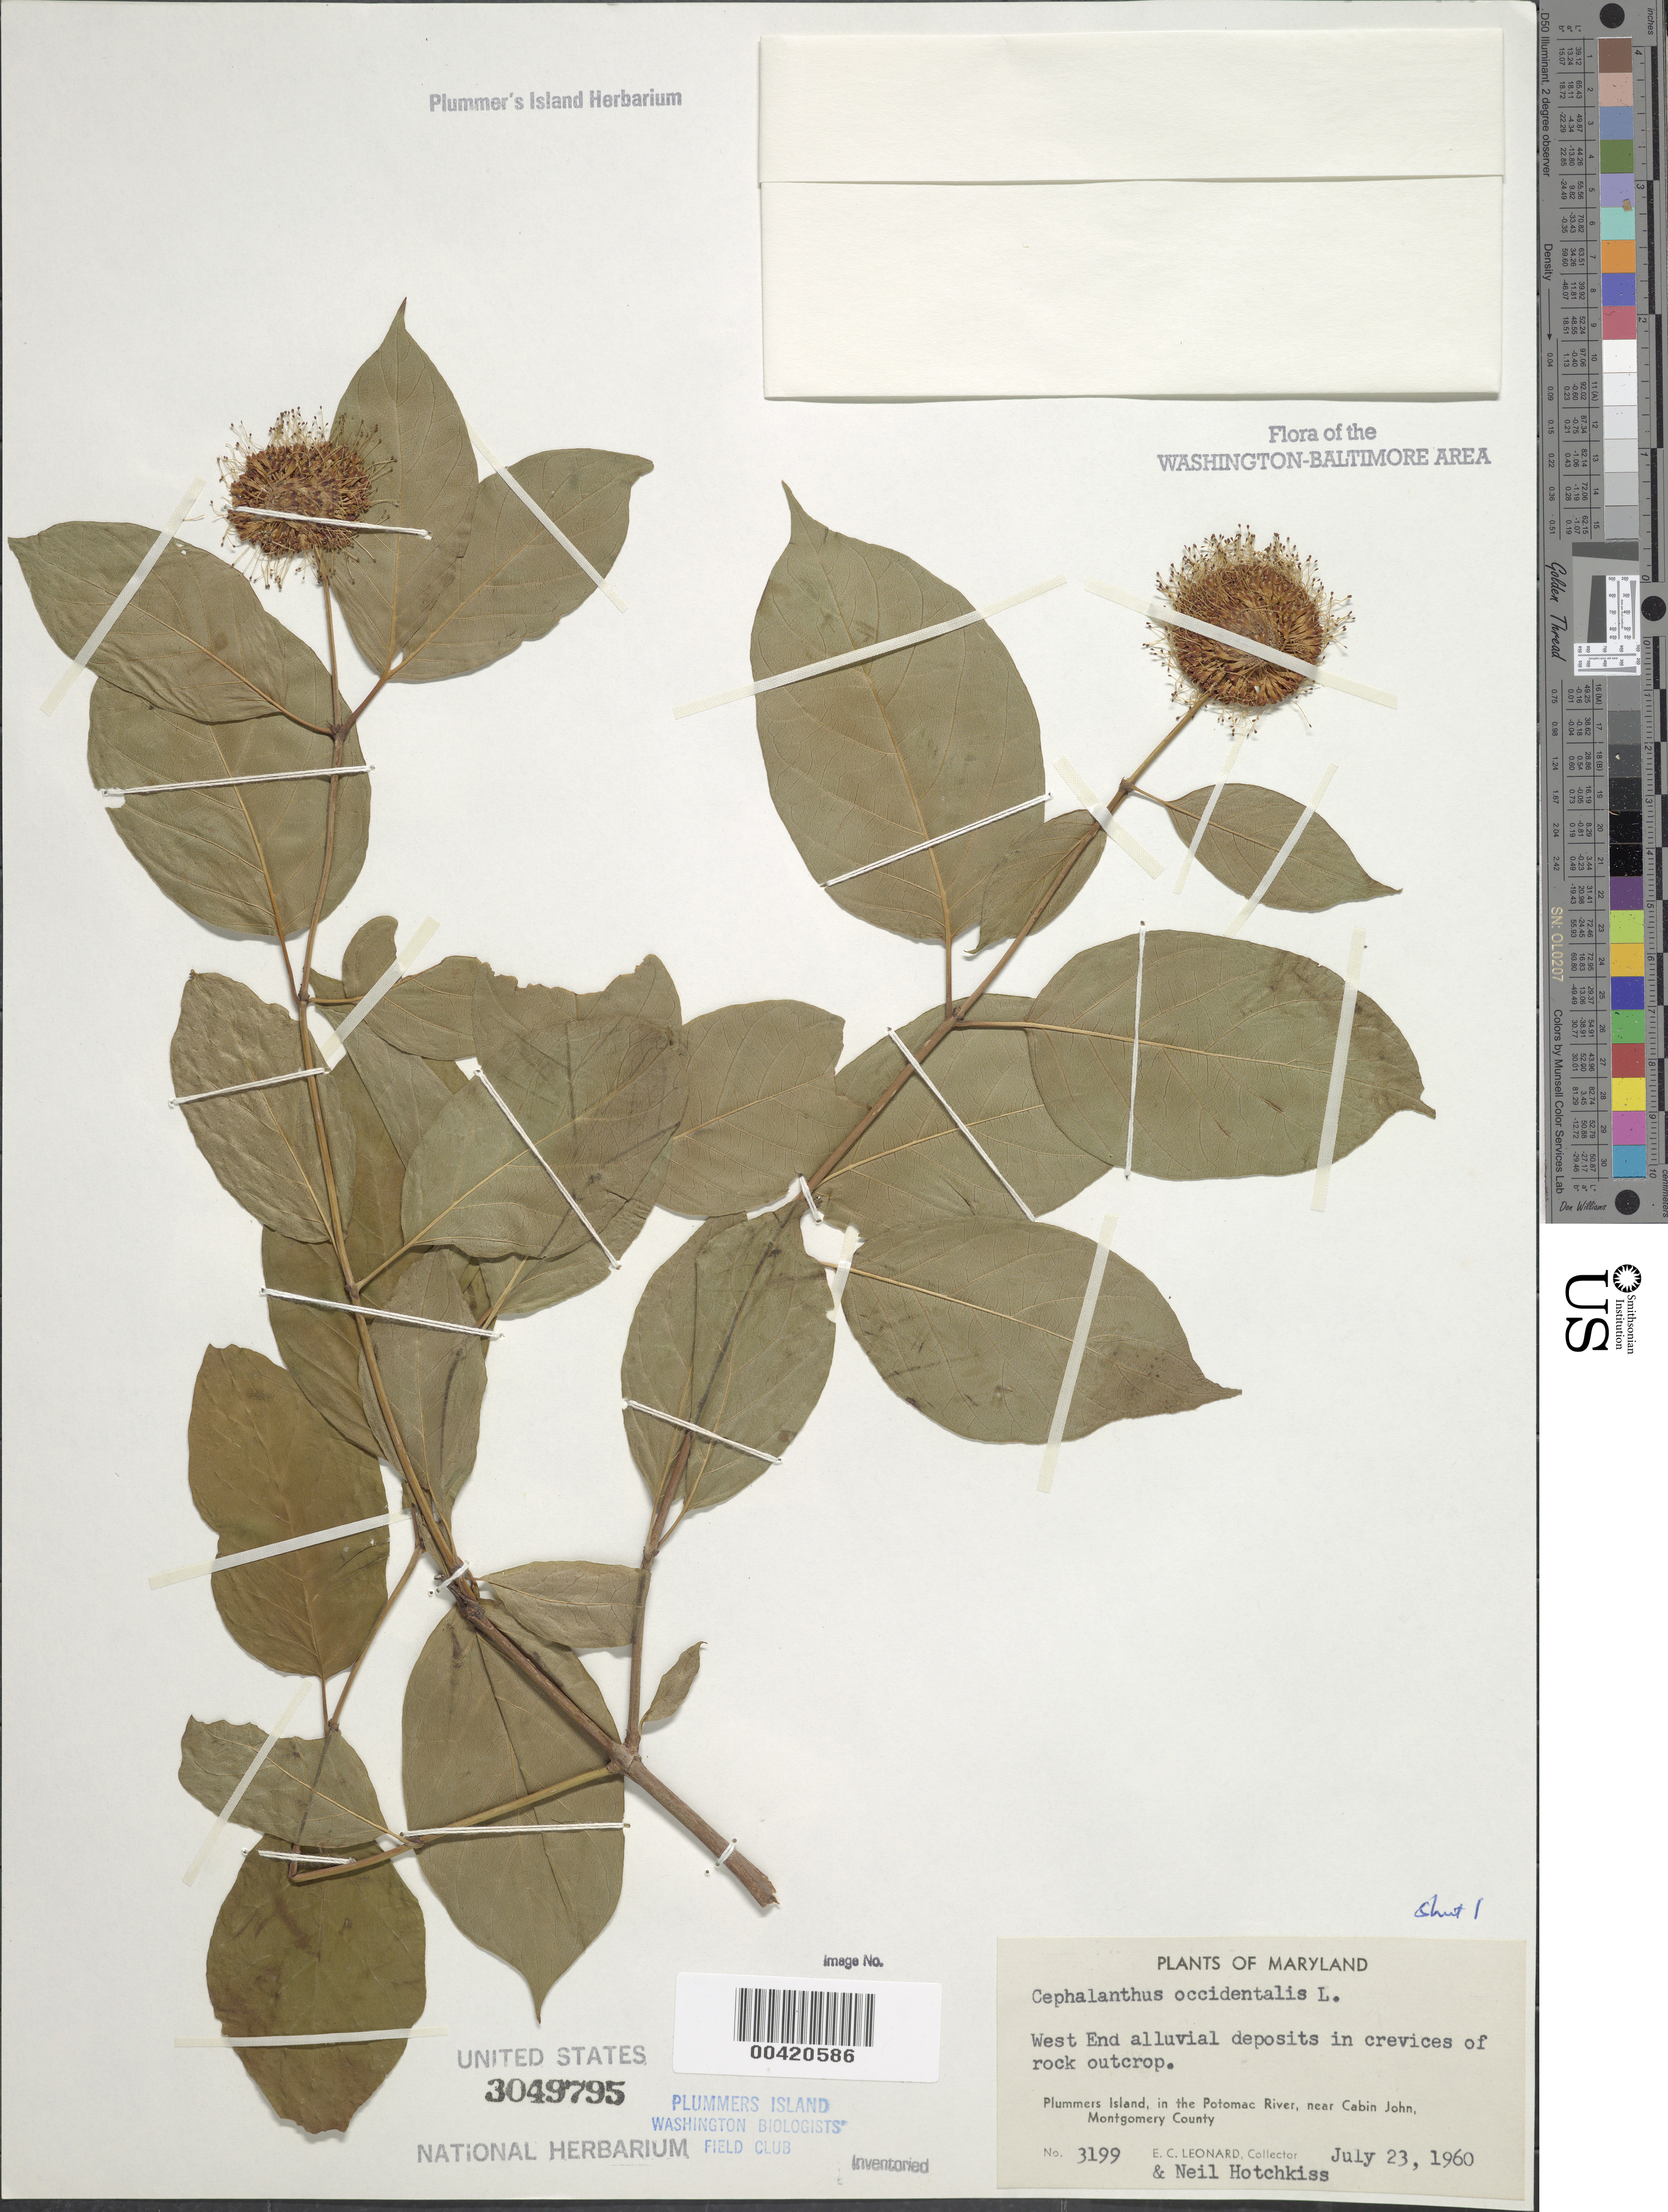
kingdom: Plantae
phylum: Tracheophyta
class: Magnoliopsida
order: Gentianales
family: Rubiaceae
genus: Cephalanthus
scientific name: Cephalanthus occidentalis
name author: L.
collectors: E. C. Leonard & N. Hotchkiss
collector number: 3199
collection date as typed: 23 Jul 1960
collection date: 1960-07-23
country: United States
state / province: Maryland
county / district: Montgomery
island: Plummers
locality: Plummer's Island, west end C. & O. Canal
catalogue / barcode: US 3049795